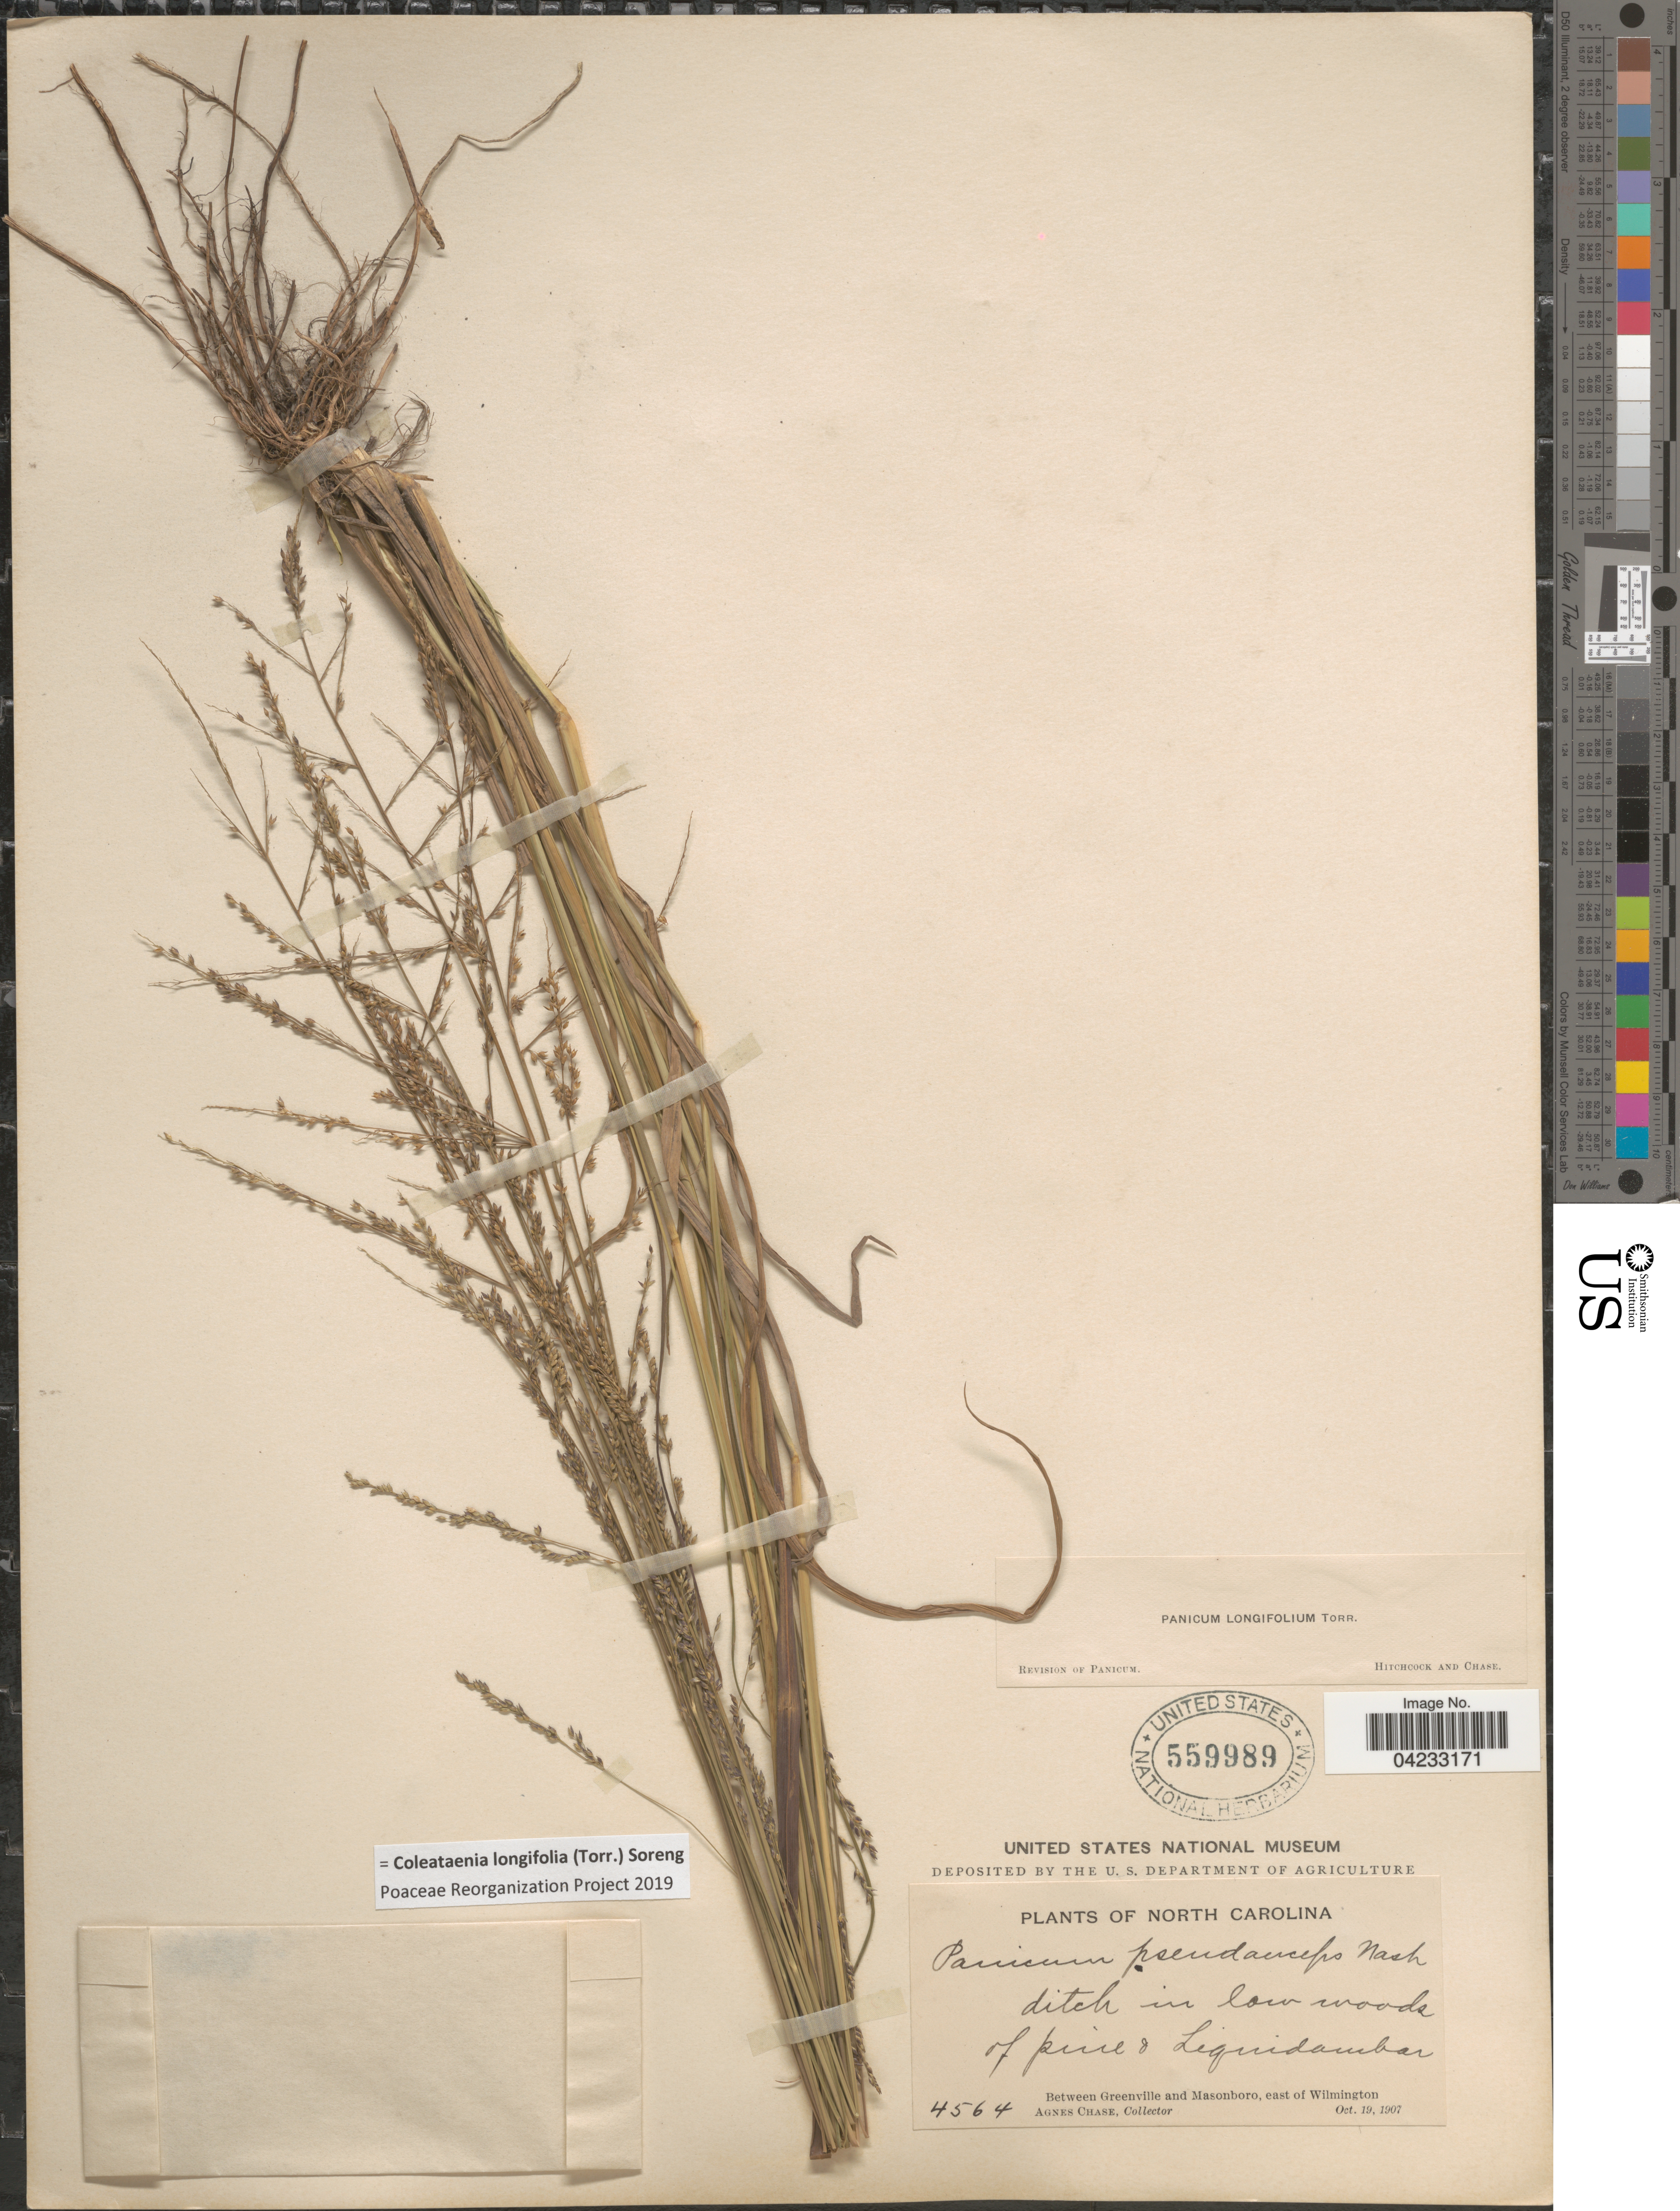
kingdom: Plantae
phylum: Tracheophyta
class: Liliopsida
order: Poales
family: Poaceae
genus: Coleataenia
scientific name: Coleataenia longifolia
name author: (Torr.) Soreng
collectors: A. Chase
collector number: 4564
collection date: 1907-10-19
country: United States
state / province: North Carolina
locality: Ditch in low woods of pine & Liquidambar. Between Greenville and Masonboro, east of Wilmington.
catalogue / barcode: US 559989